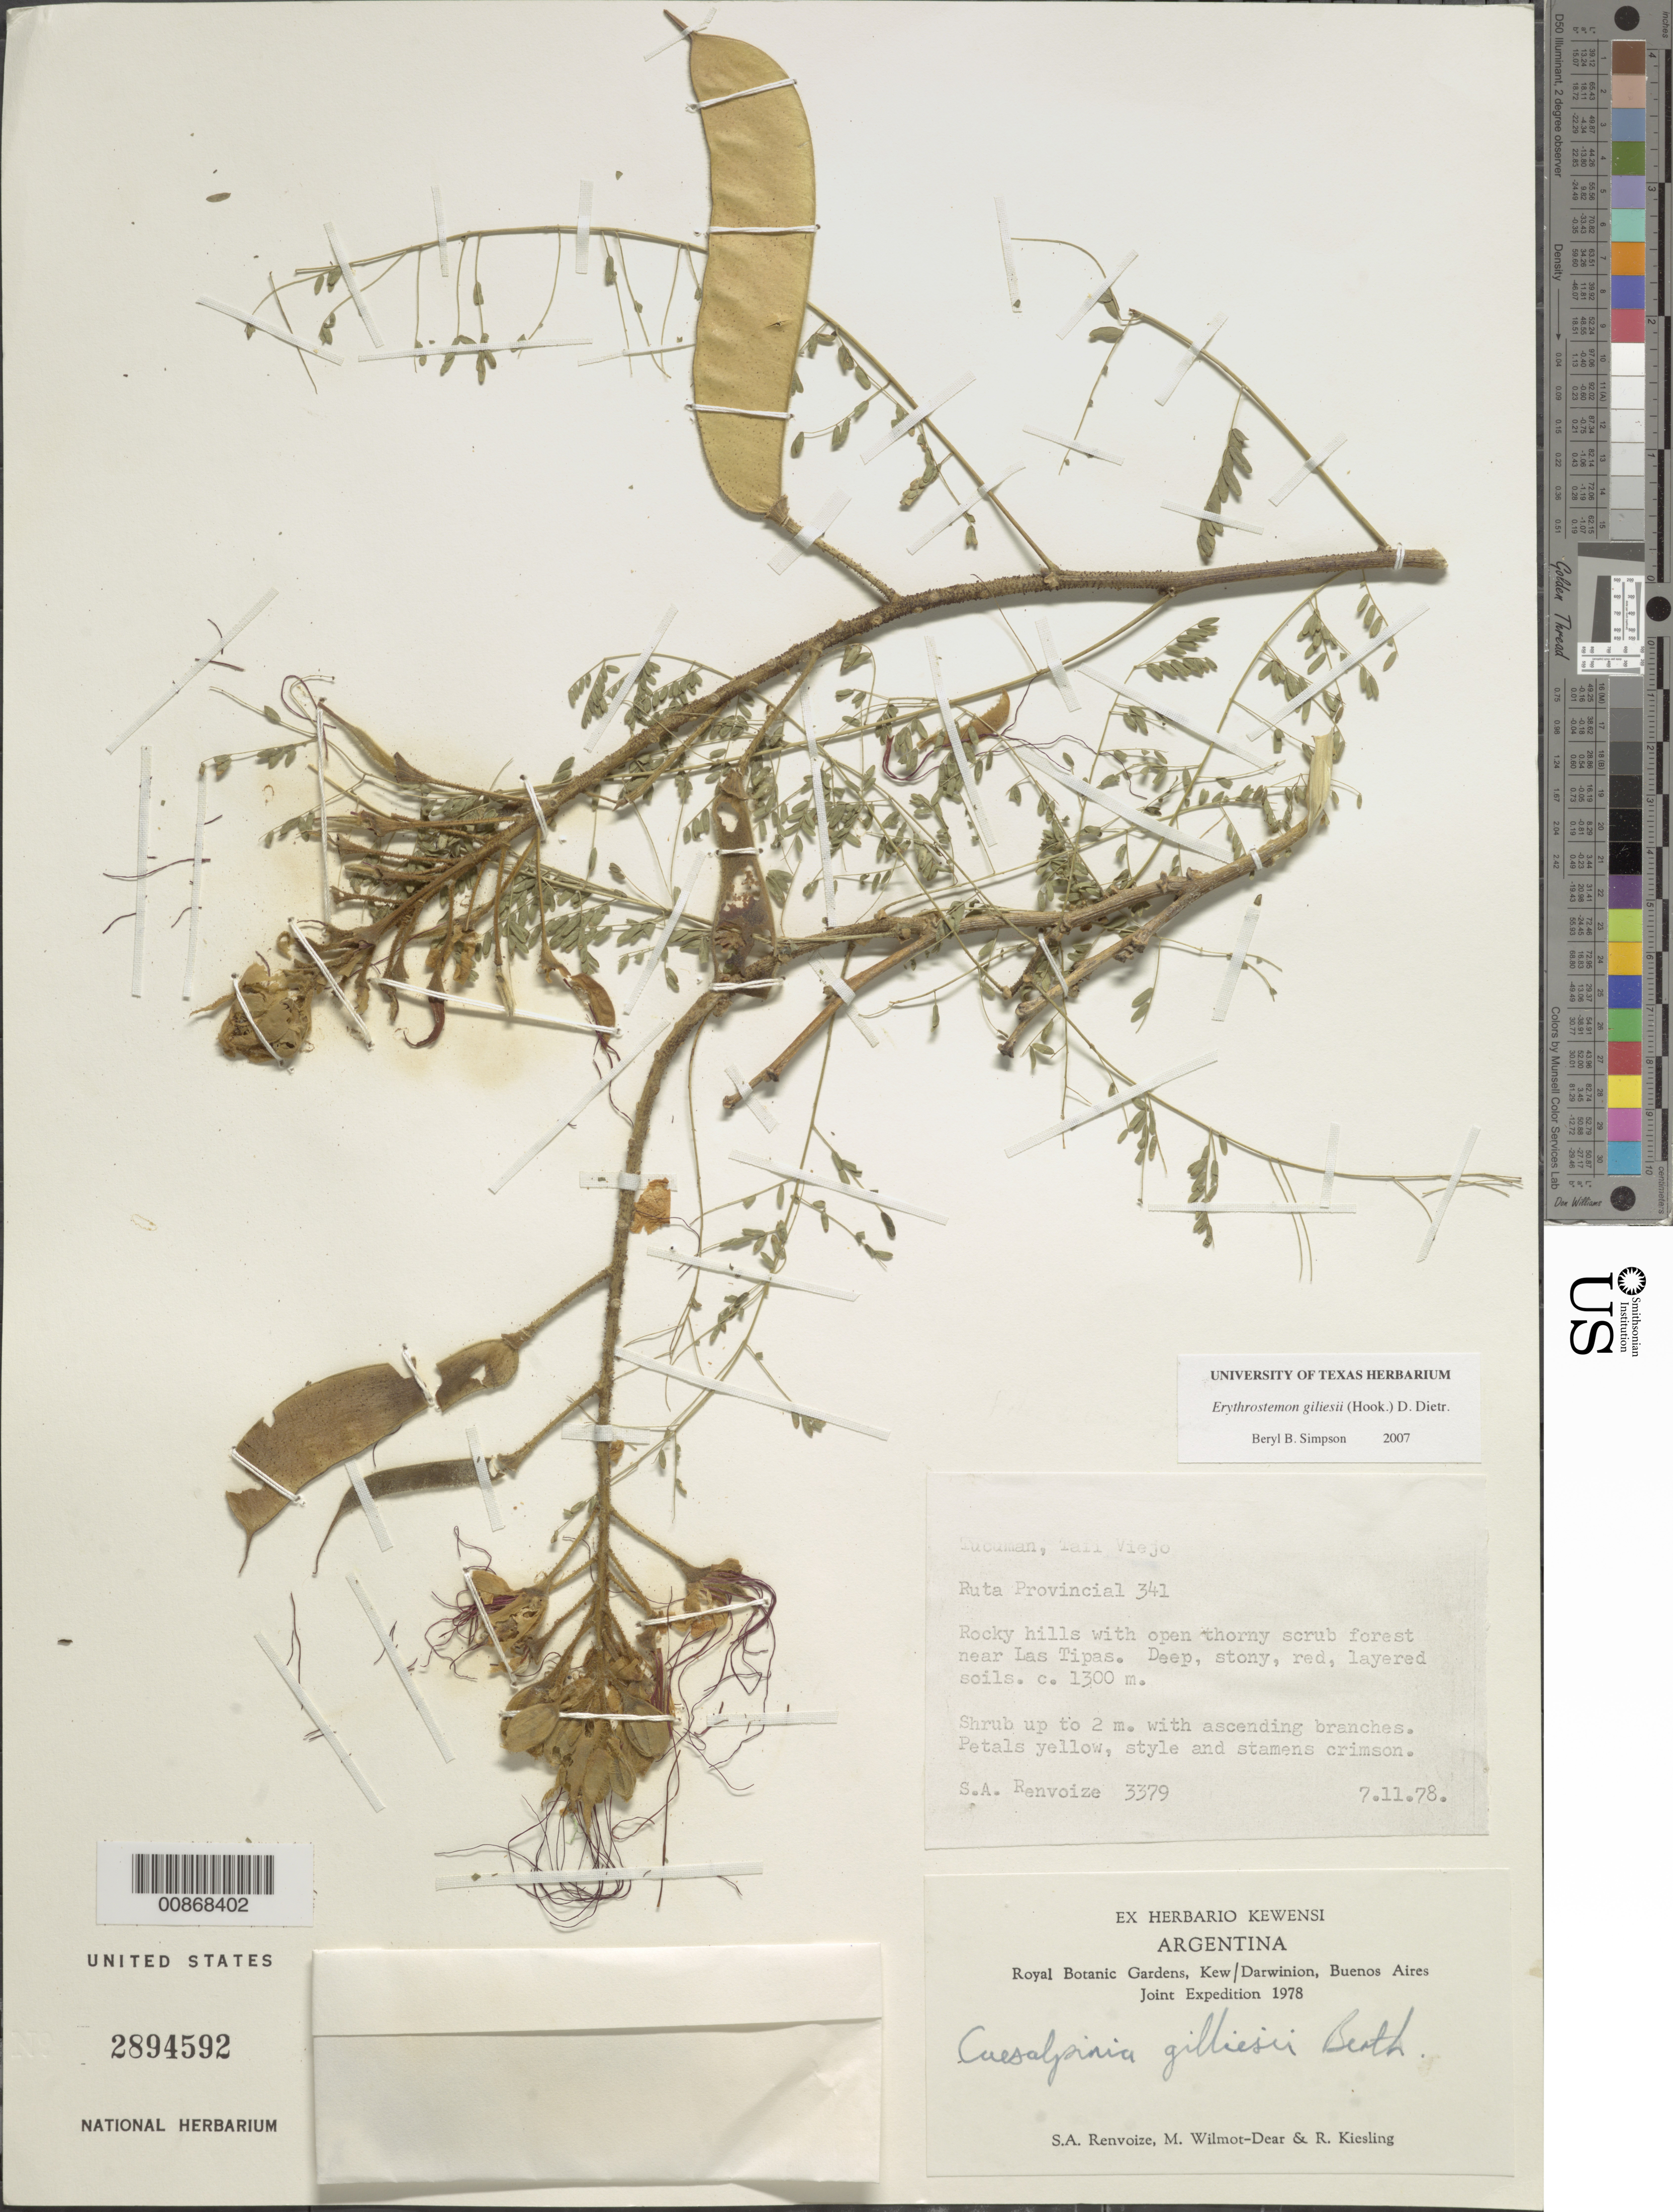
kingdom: Plantae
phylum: Tracheophyta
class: Magnoliopsida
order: Fabales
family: Fabaceae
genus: Erythrostemon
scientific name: Erythrostemon gilliesii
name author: (Hook.) Klotzsch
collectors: S. A. Renvoize, C. Wilmot-Dear & R. Kiesling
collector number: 3379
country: Argentina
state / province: Tucumán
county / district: Tafí Viejo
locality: near Las Tipas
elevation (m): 1300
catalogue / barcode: US 2894592